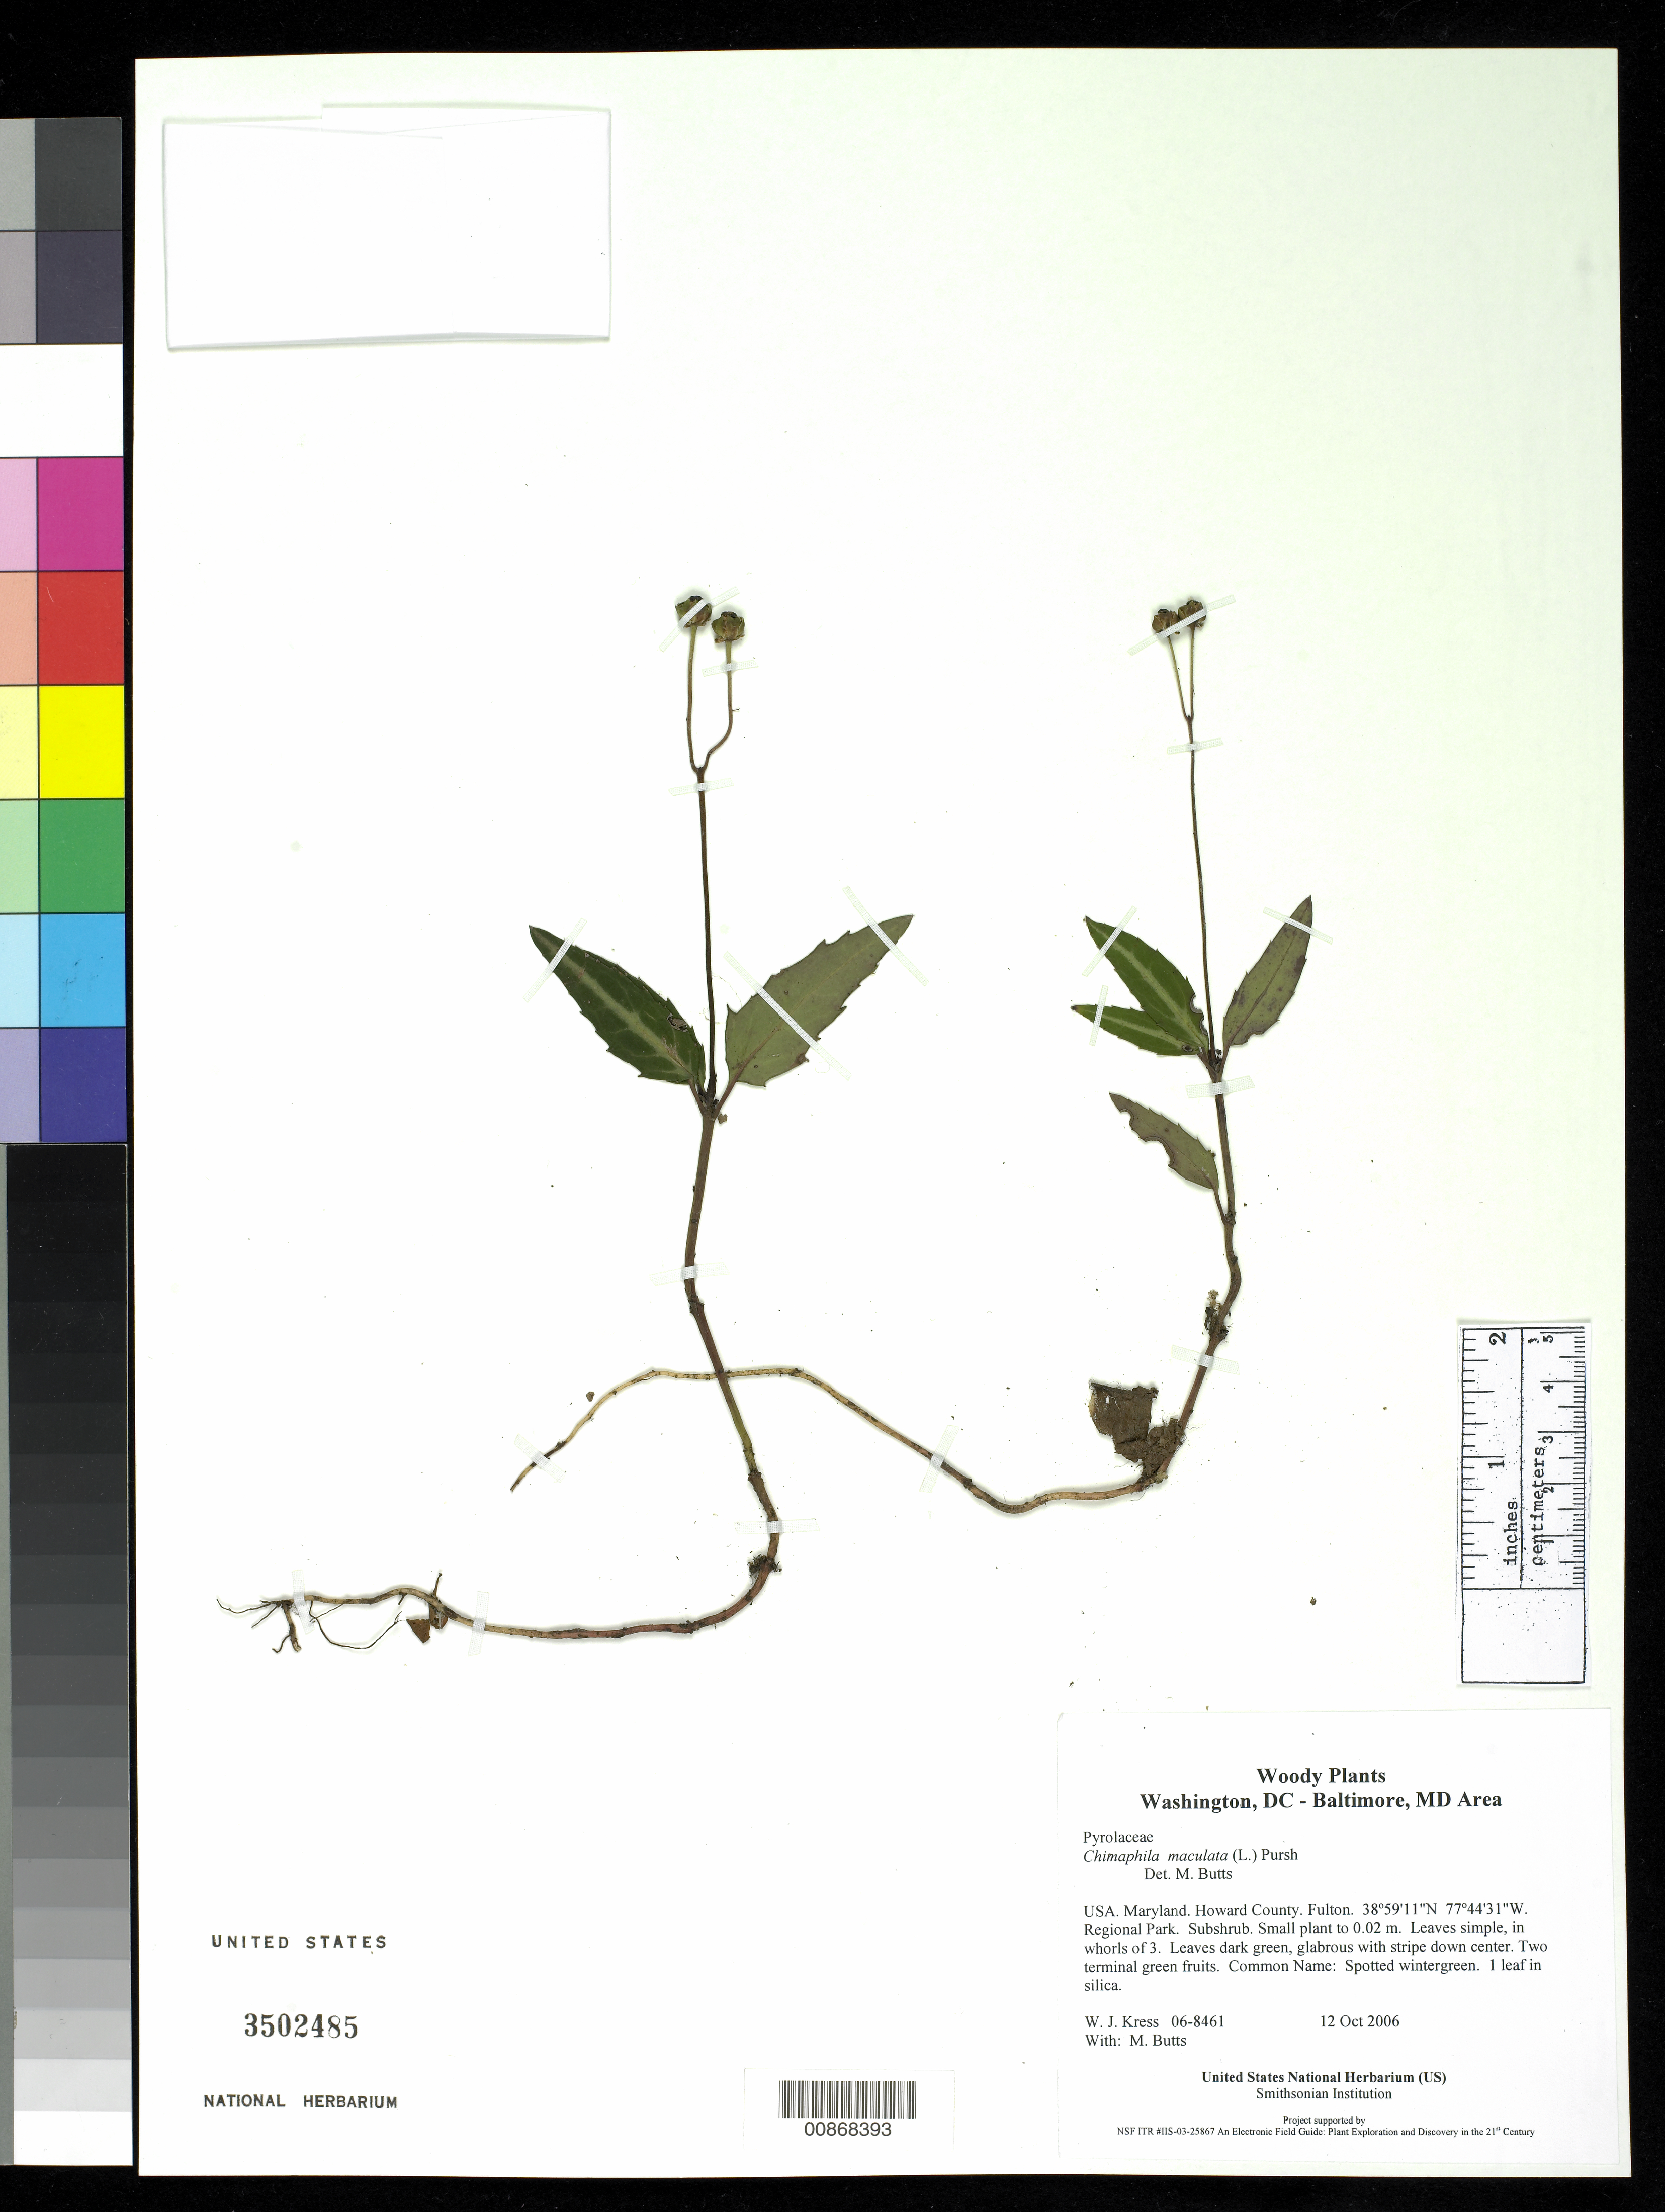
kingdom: Plantae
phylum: Tracheophyta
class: Magnoliopsida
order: Ericales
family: Ericaceae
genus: Chimaphila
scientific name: Chimaphila maculata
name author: (L.) Pursh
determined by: Butts, M. B.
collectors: W. J. Kress & M. B. Butts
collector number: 06-8461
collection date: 2006-10-12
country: United States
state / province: Maryland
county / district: Howard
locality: Fulton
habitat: Regional Park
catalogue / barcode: US 3502485